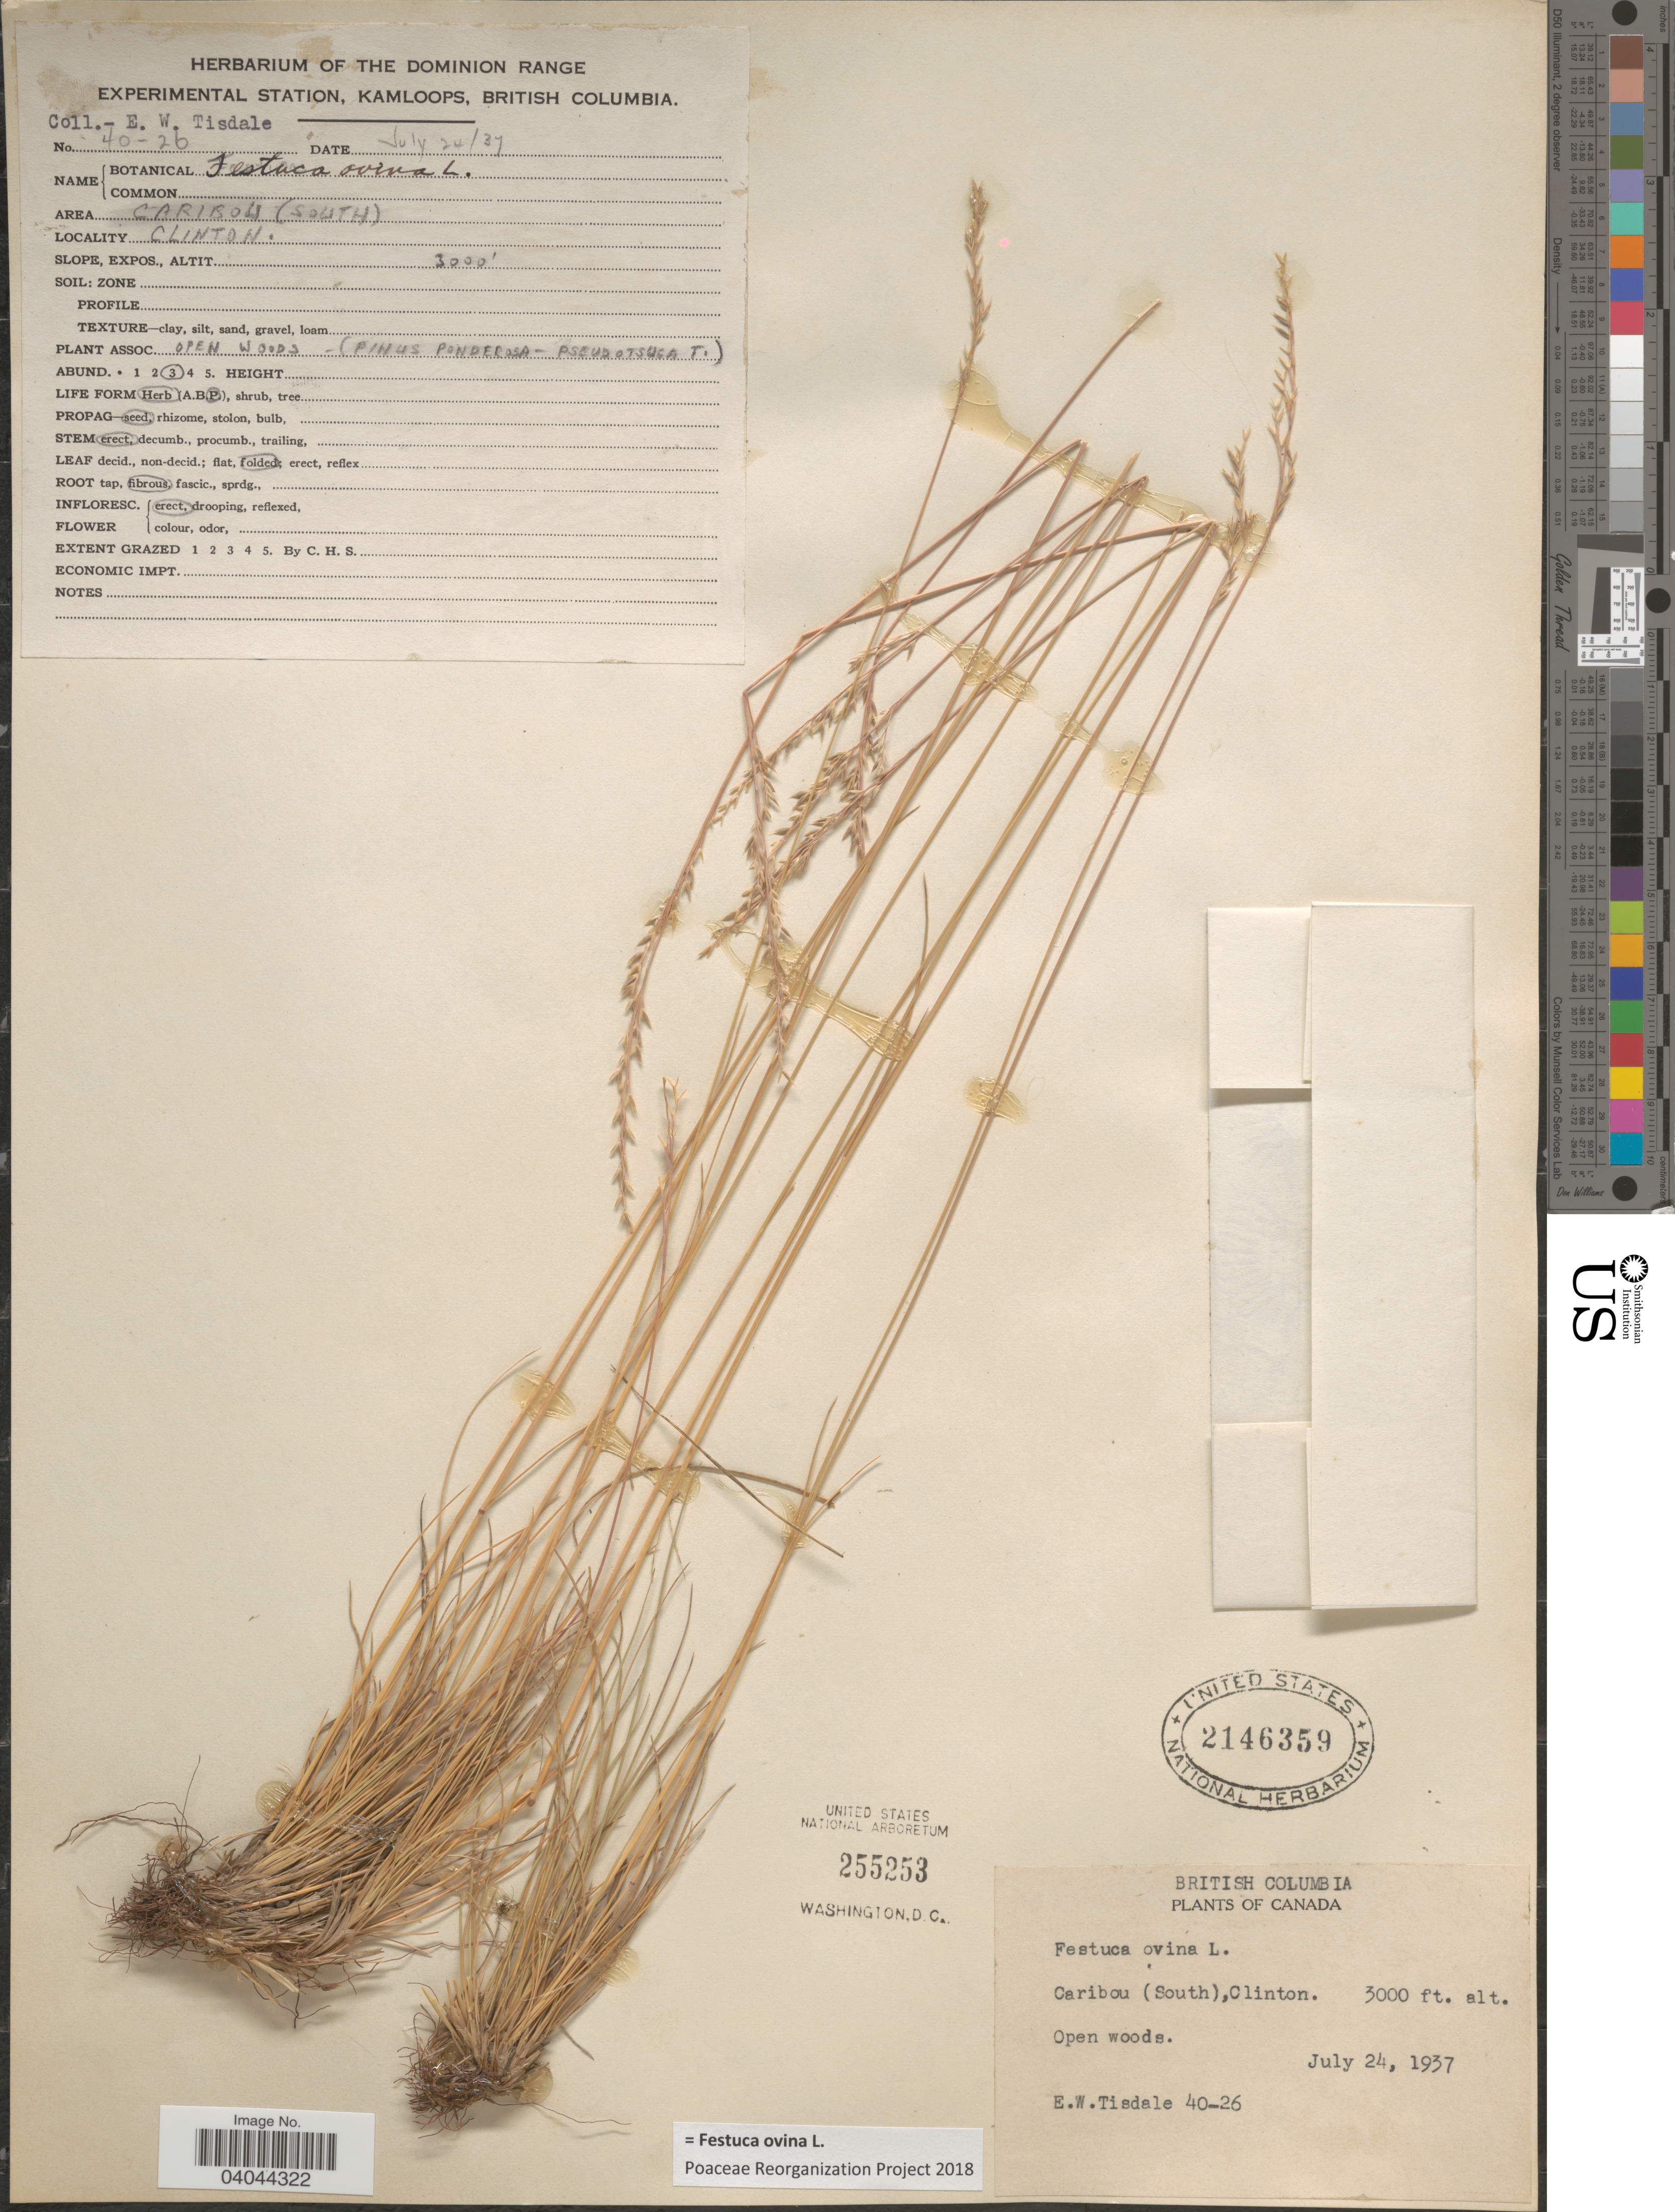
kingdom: Plantae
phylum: Tracheophyta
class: Liliopsida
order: Poales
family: Poaceae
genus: Festuca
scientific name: Festuca ovina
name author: L.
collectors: E. Tisdale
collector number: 40-26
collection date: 1937-07-24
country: Canada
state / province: British Columbia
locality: Caribou (South), Clinton.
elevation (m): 914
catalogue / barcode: US 2176359